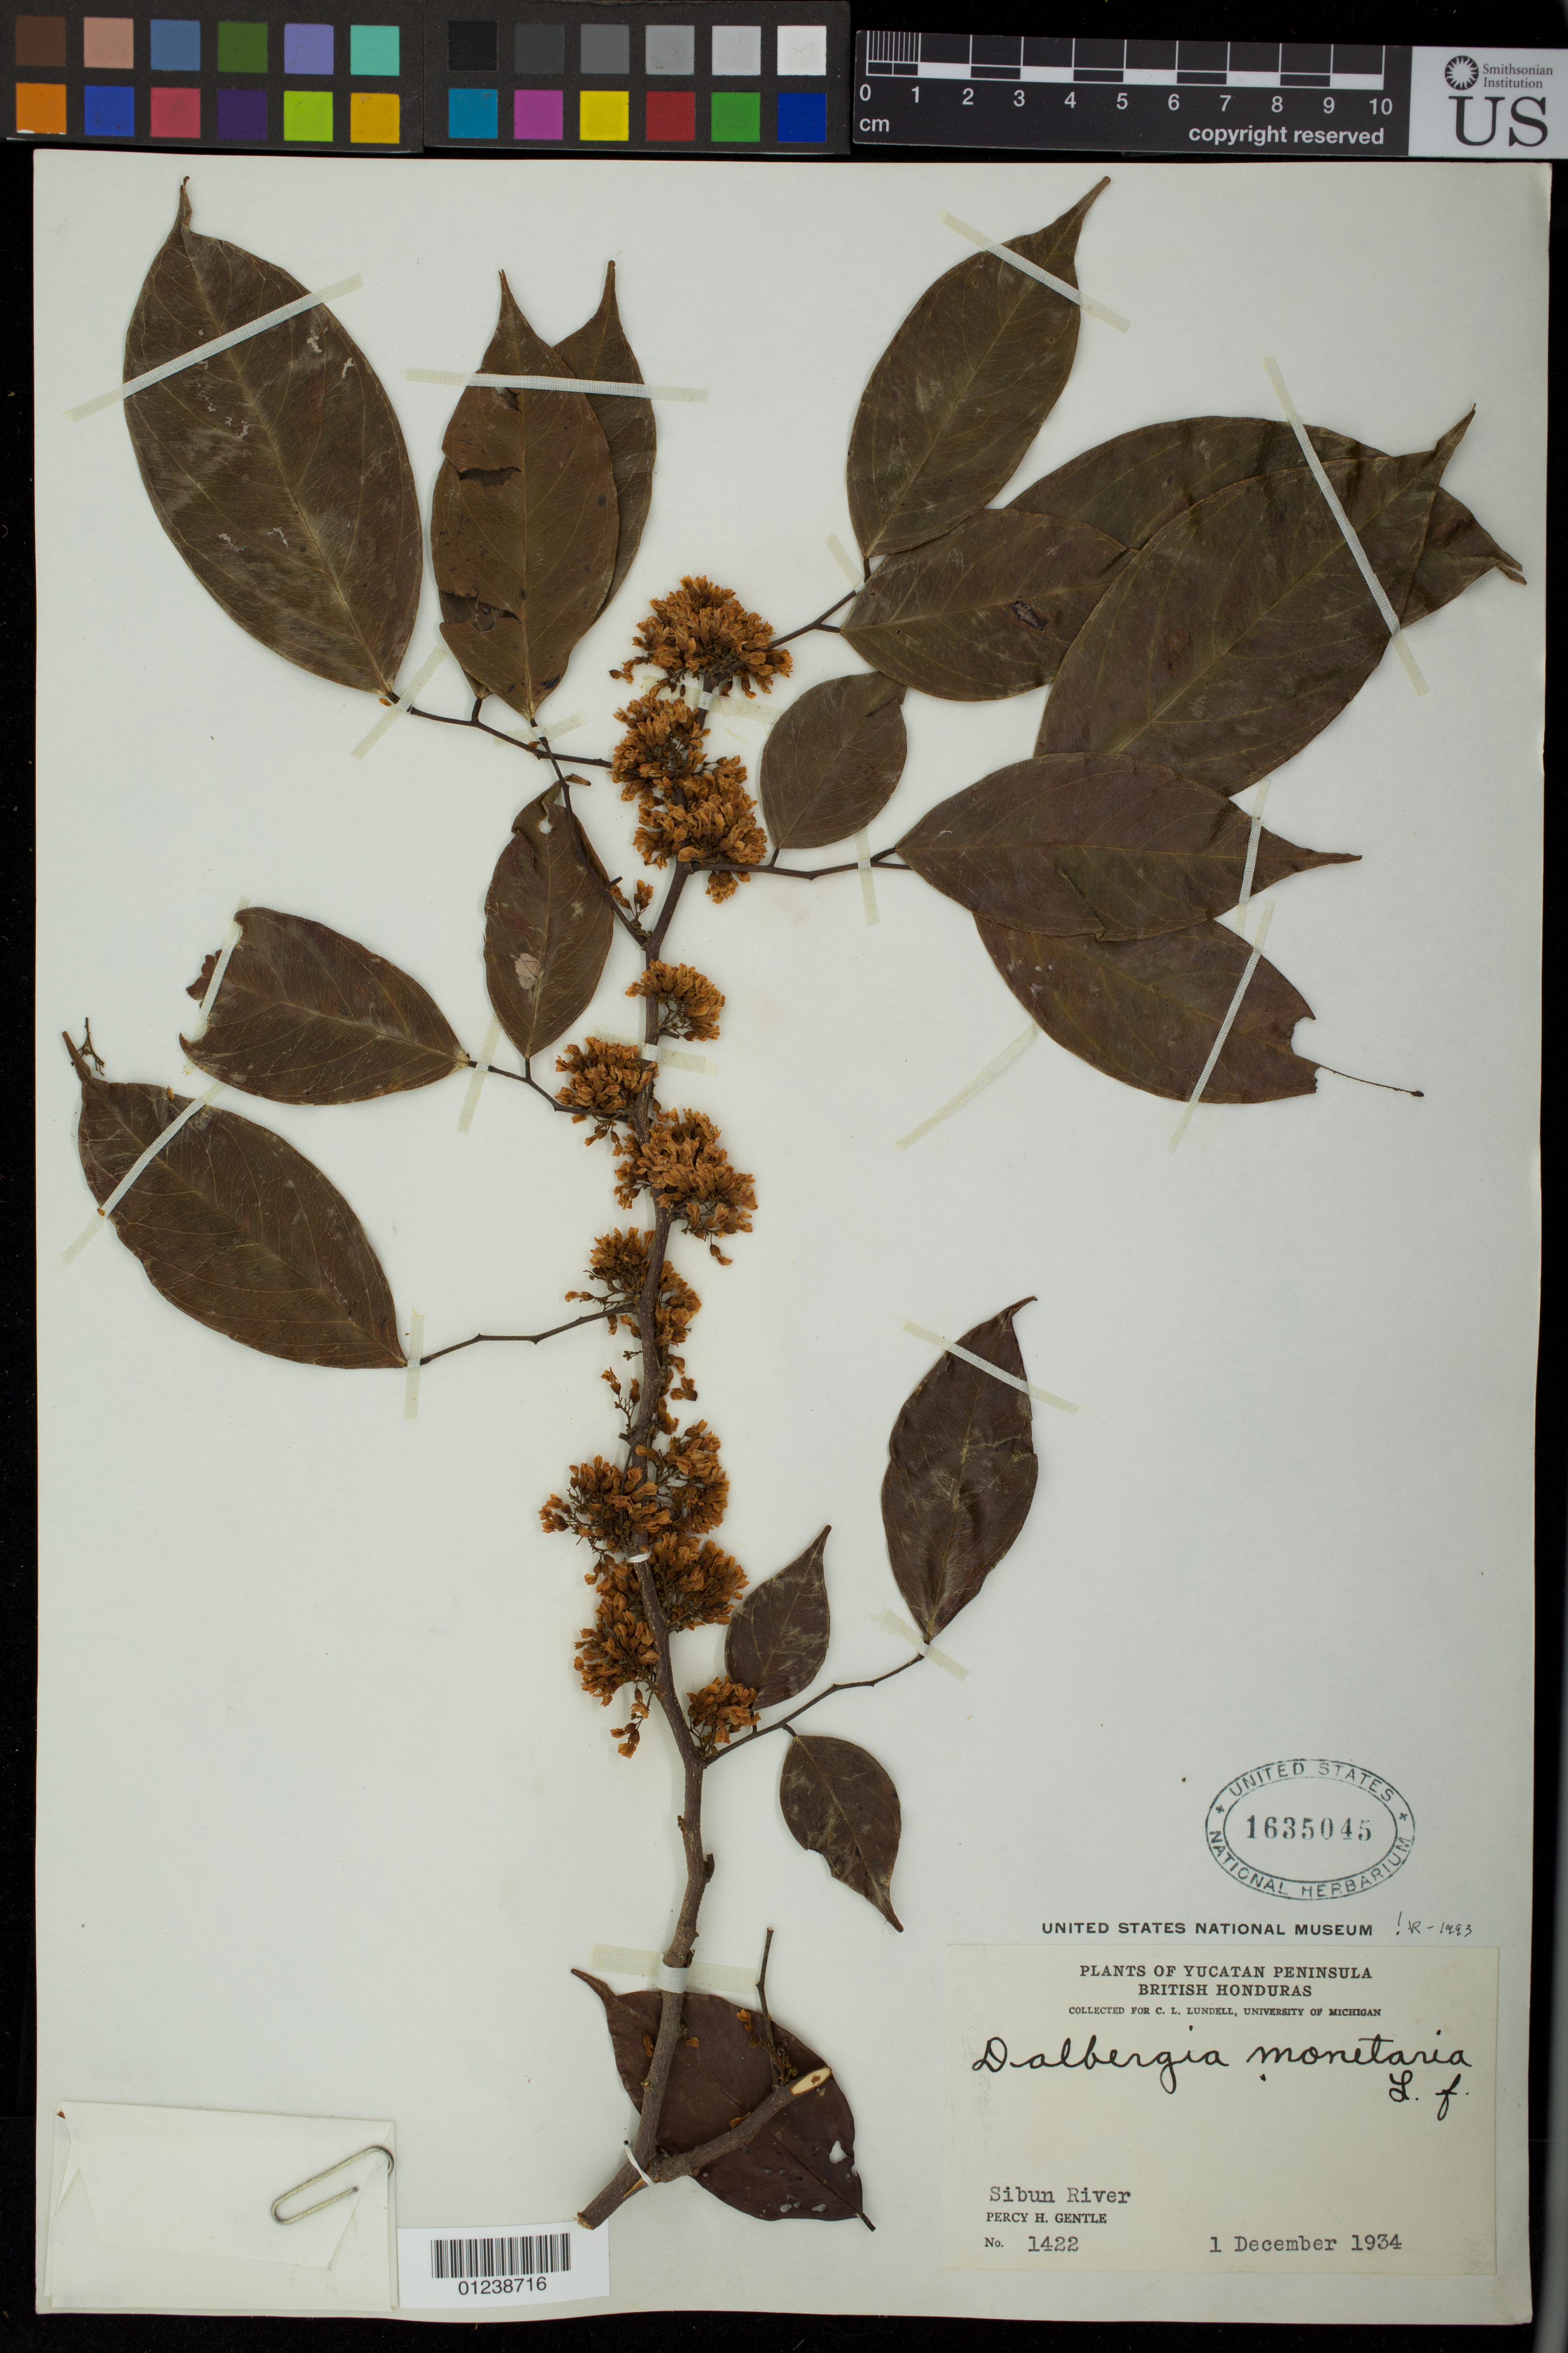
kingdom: Plantae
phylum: Tracheophyta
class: Magnoliopsida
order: Fabales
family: Fabaceae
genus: Dalbergia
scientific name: Dalbergia monetaria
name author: L. f.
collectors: P. H. Gentle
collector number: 1422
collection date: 1934-12-01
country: Belize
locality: Yucatan Peninsula, Sibun River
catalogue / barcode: US 1635045